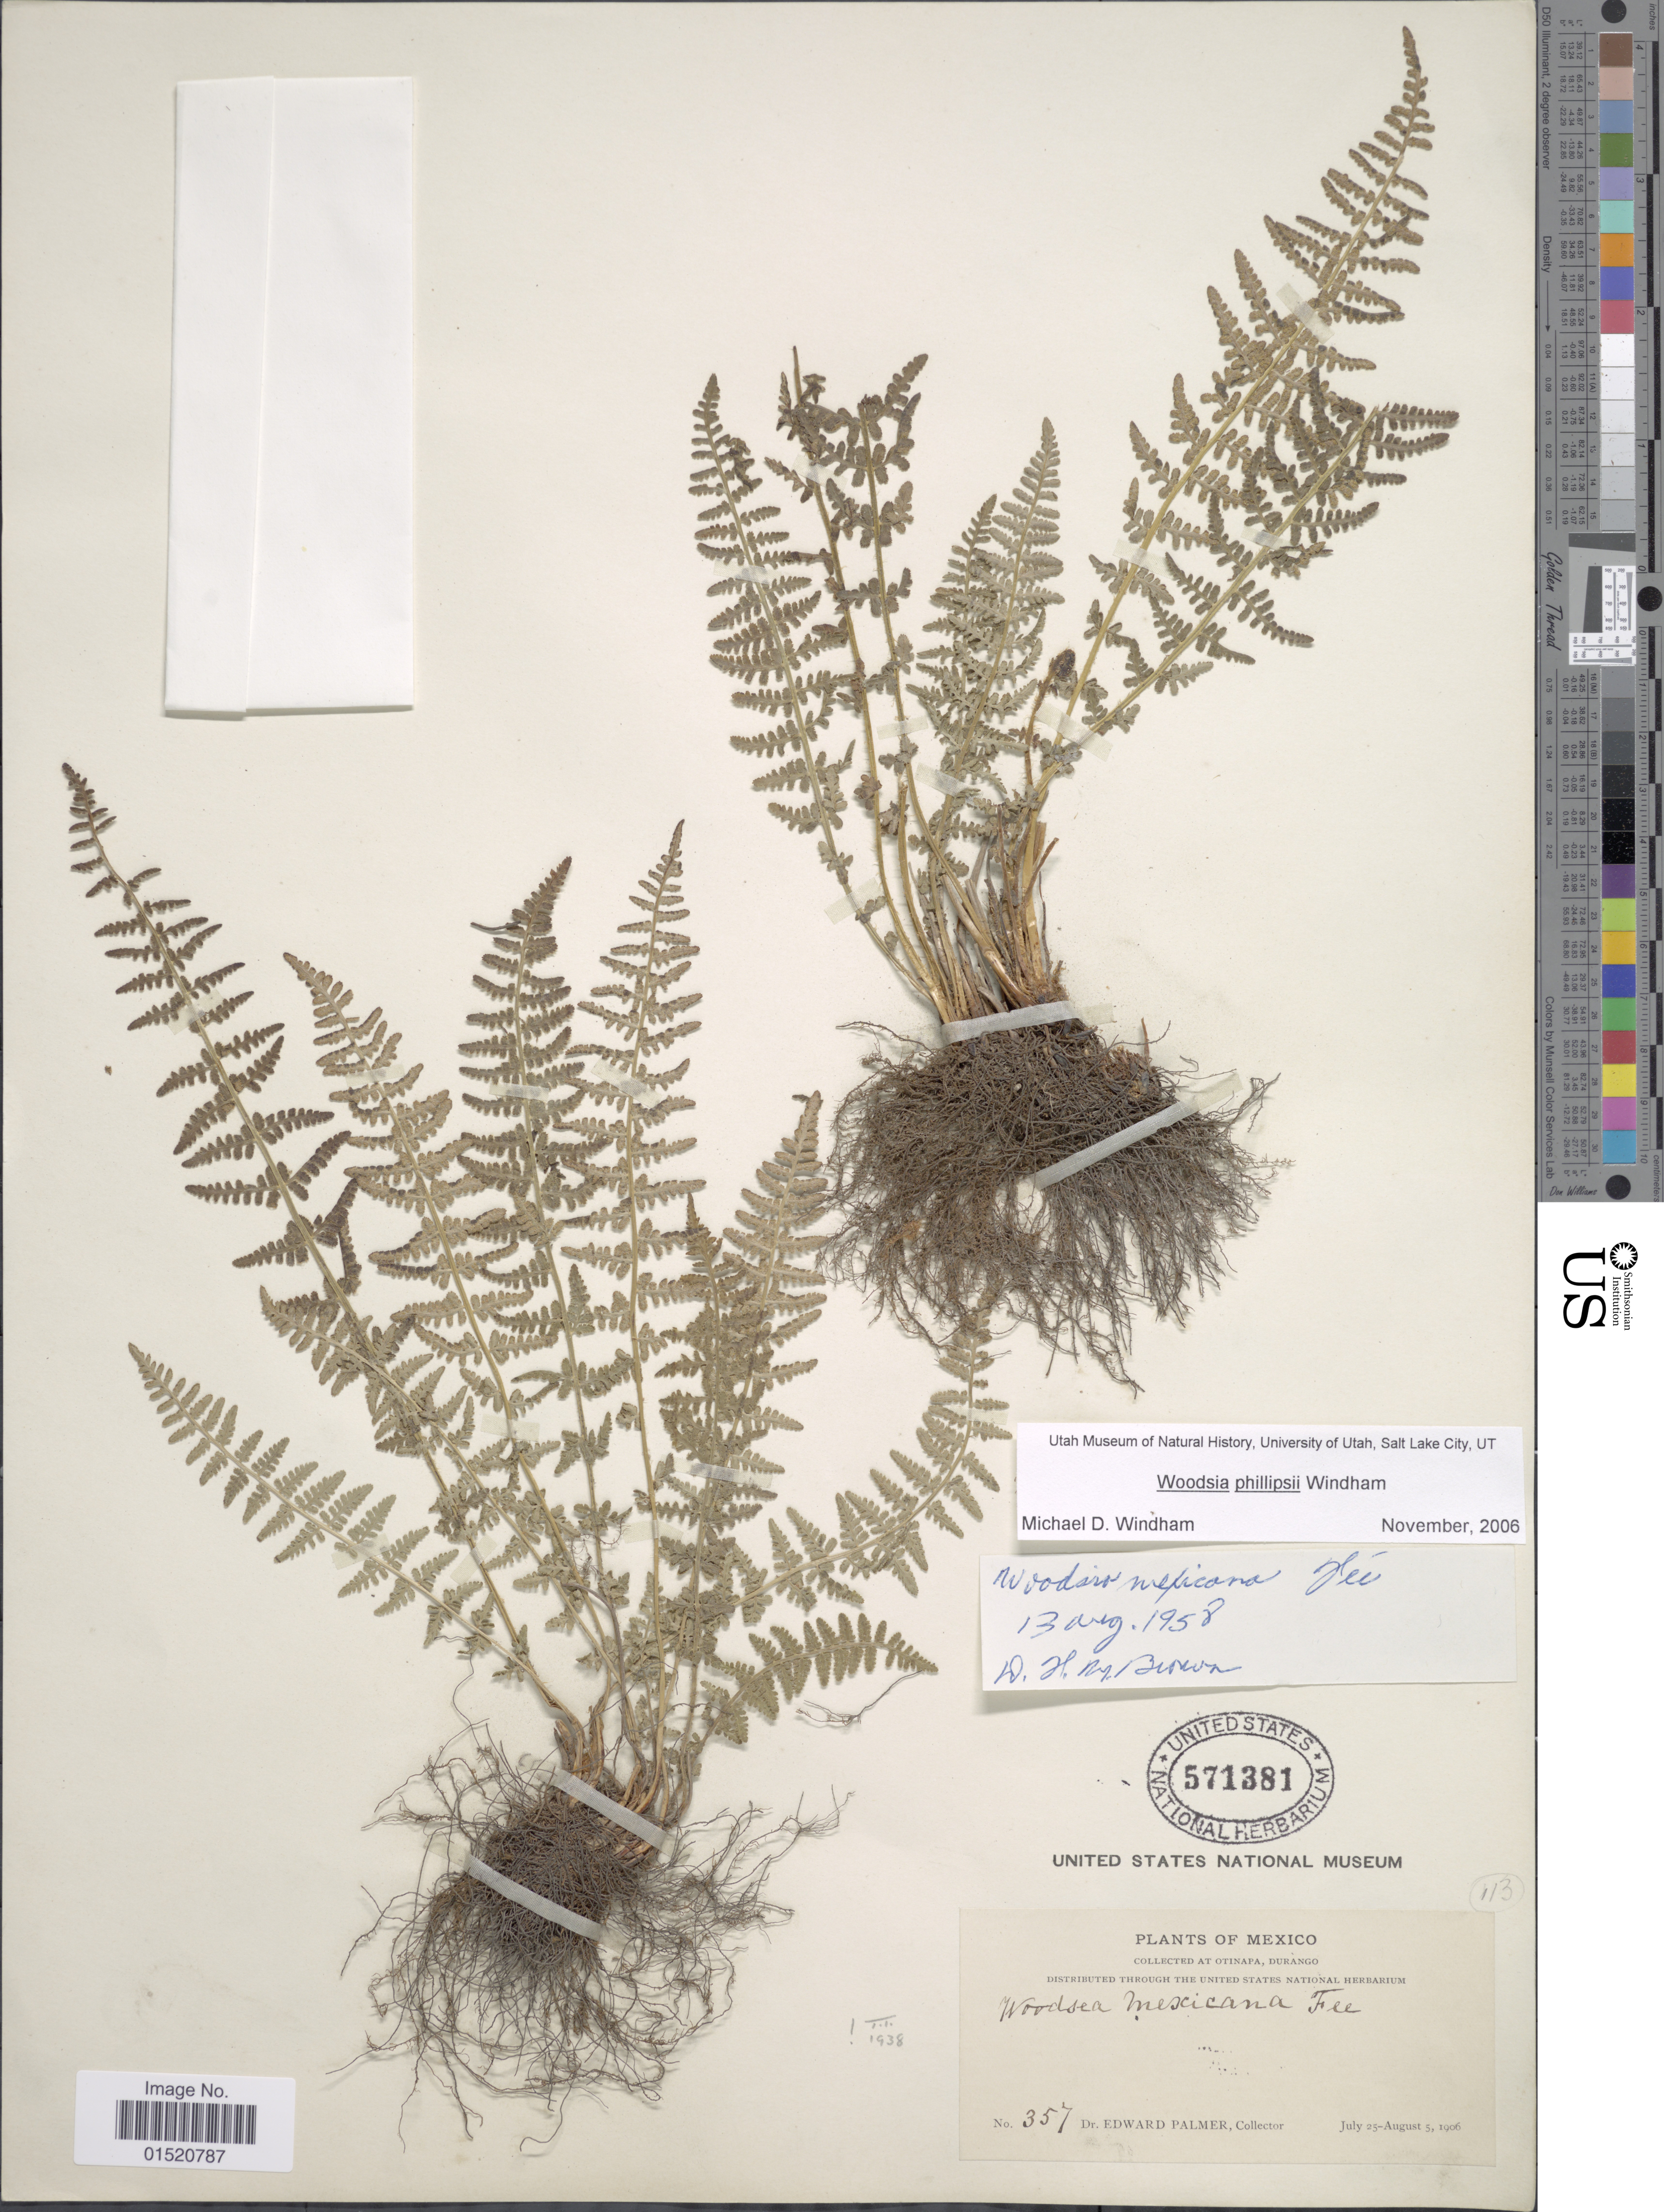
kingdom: Plantae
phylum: Tracheophyta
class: Polypodiopsida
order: Polypodiales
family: Woodsiaceae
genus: Woodsia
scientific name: Woodsia phillipsii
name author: Windham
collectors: E. Palmer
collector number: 357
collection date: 1906-07-25/1906-08-05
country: Mexico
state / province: Durango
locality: At Otinapa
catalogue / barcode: US 571381